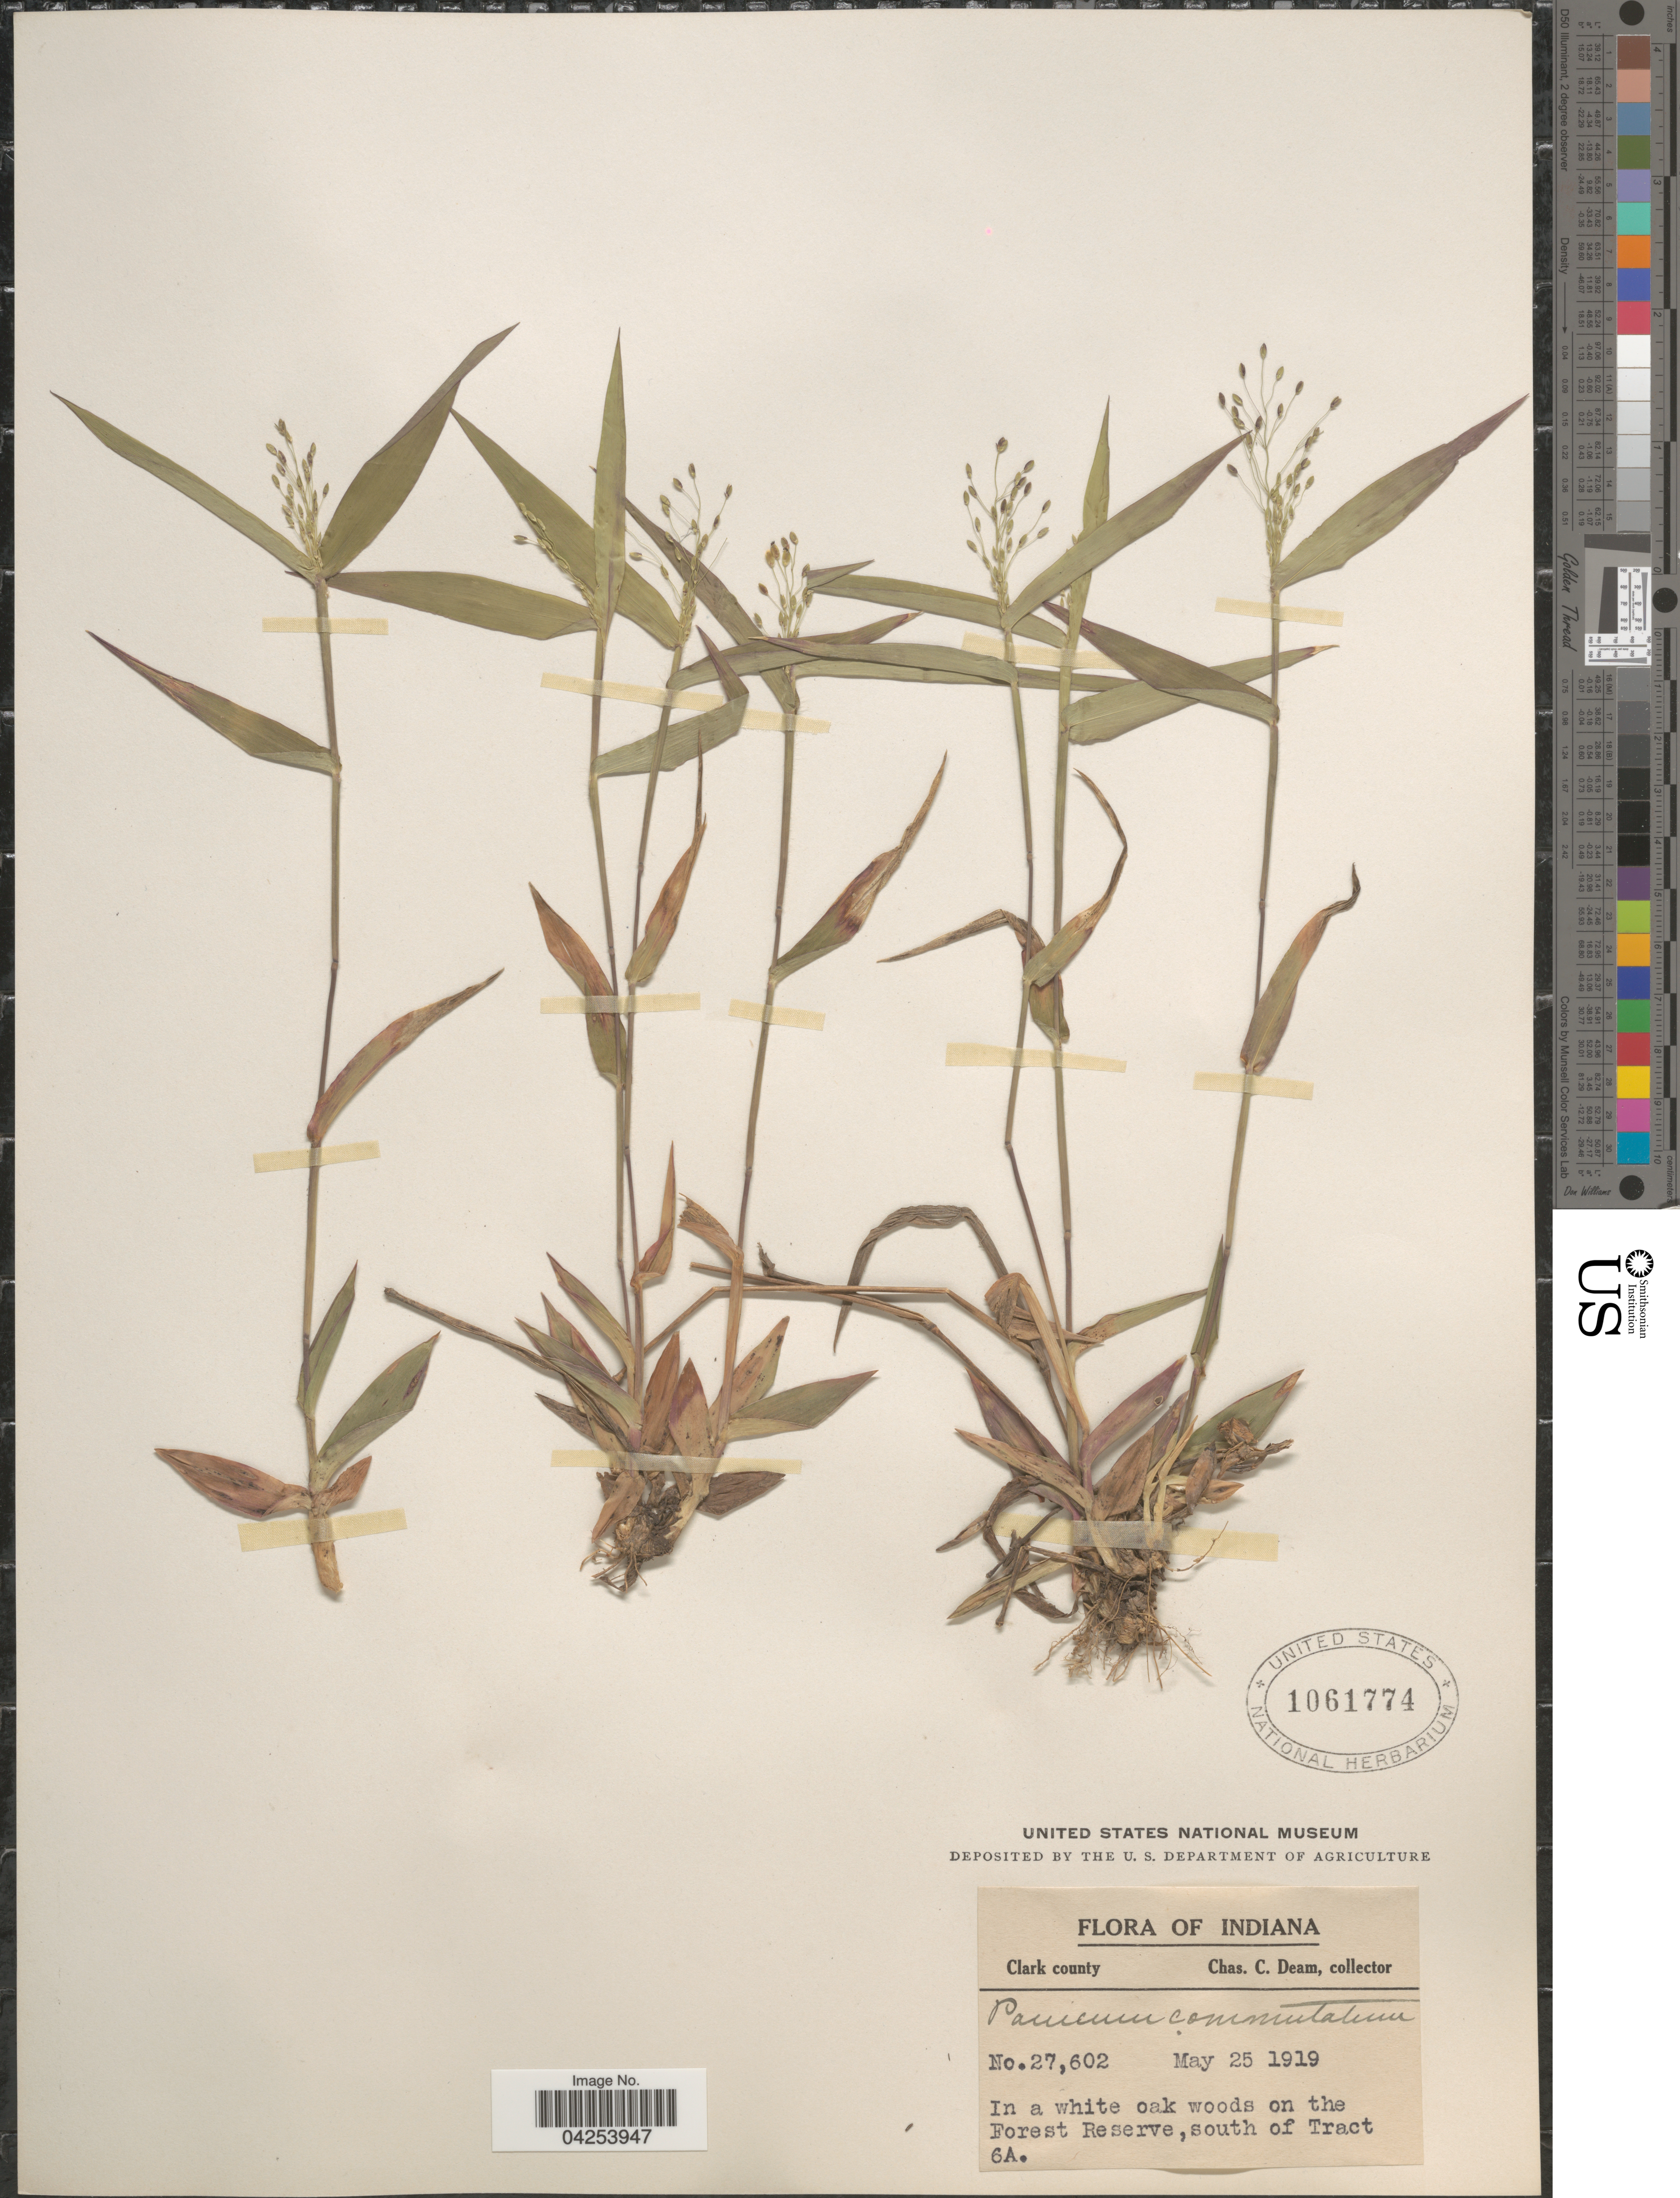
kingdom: Plantae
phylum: Tracheophyta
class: Liliopsida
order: Poales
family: Poaceae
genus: Dichanthelium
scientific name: Dichanthelium commutatum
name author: (Schult.) Gould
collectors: C. C. Deam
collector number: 27602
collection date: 1919-05-25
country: United States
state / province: Indiana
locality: Clark county. In a white oak woods on the Forest Reserve, south of Tract 6A.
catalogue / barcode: US 1061774